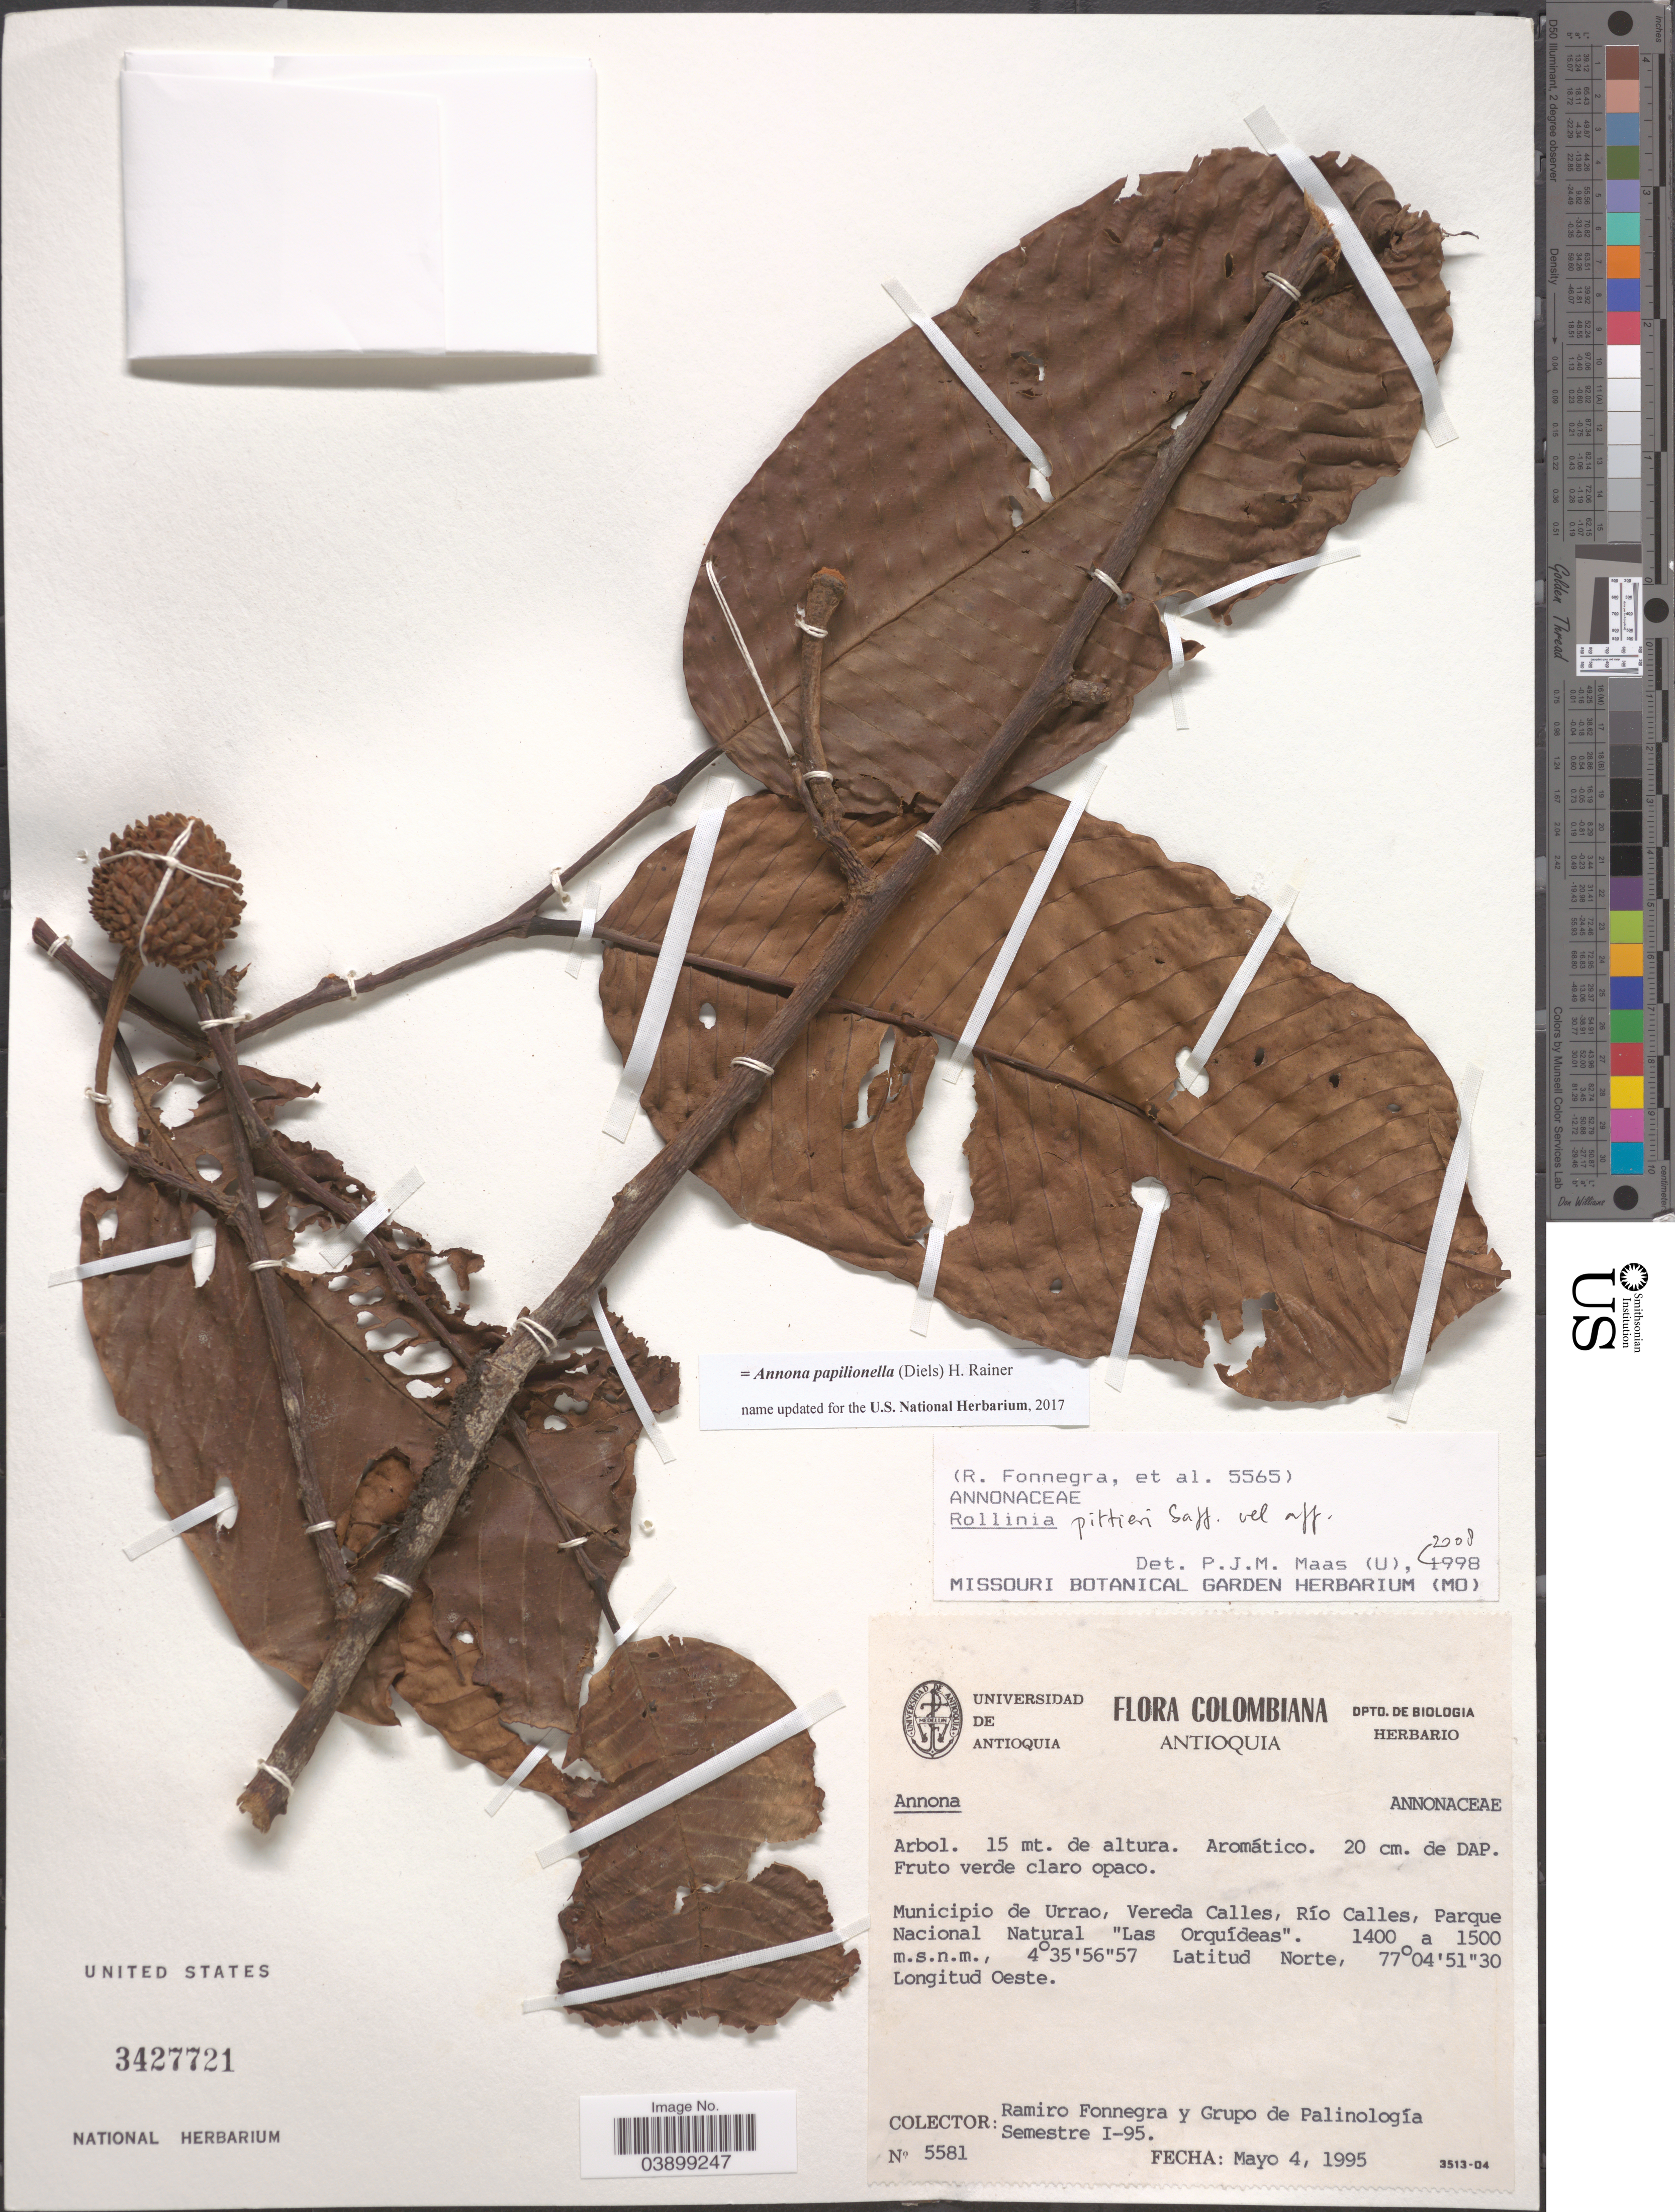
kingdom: Plantae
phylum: Tracheophyta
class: Magnoliopsida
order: Magnoliales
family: Annonaceae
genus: Annona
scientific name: Annona papilionella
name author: (Diels) H. Rainer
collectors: R. Fonnegra & Grupo de Palinología Semestre I-95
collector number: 5581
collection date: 1995-05-04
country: Colombia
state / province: Antioquia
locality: Municipio de Urrao, Vereda Calles, Río Calles, Parque Nacional Natural "Las Orquídeas".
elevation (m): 1400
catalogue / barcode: US 3427721